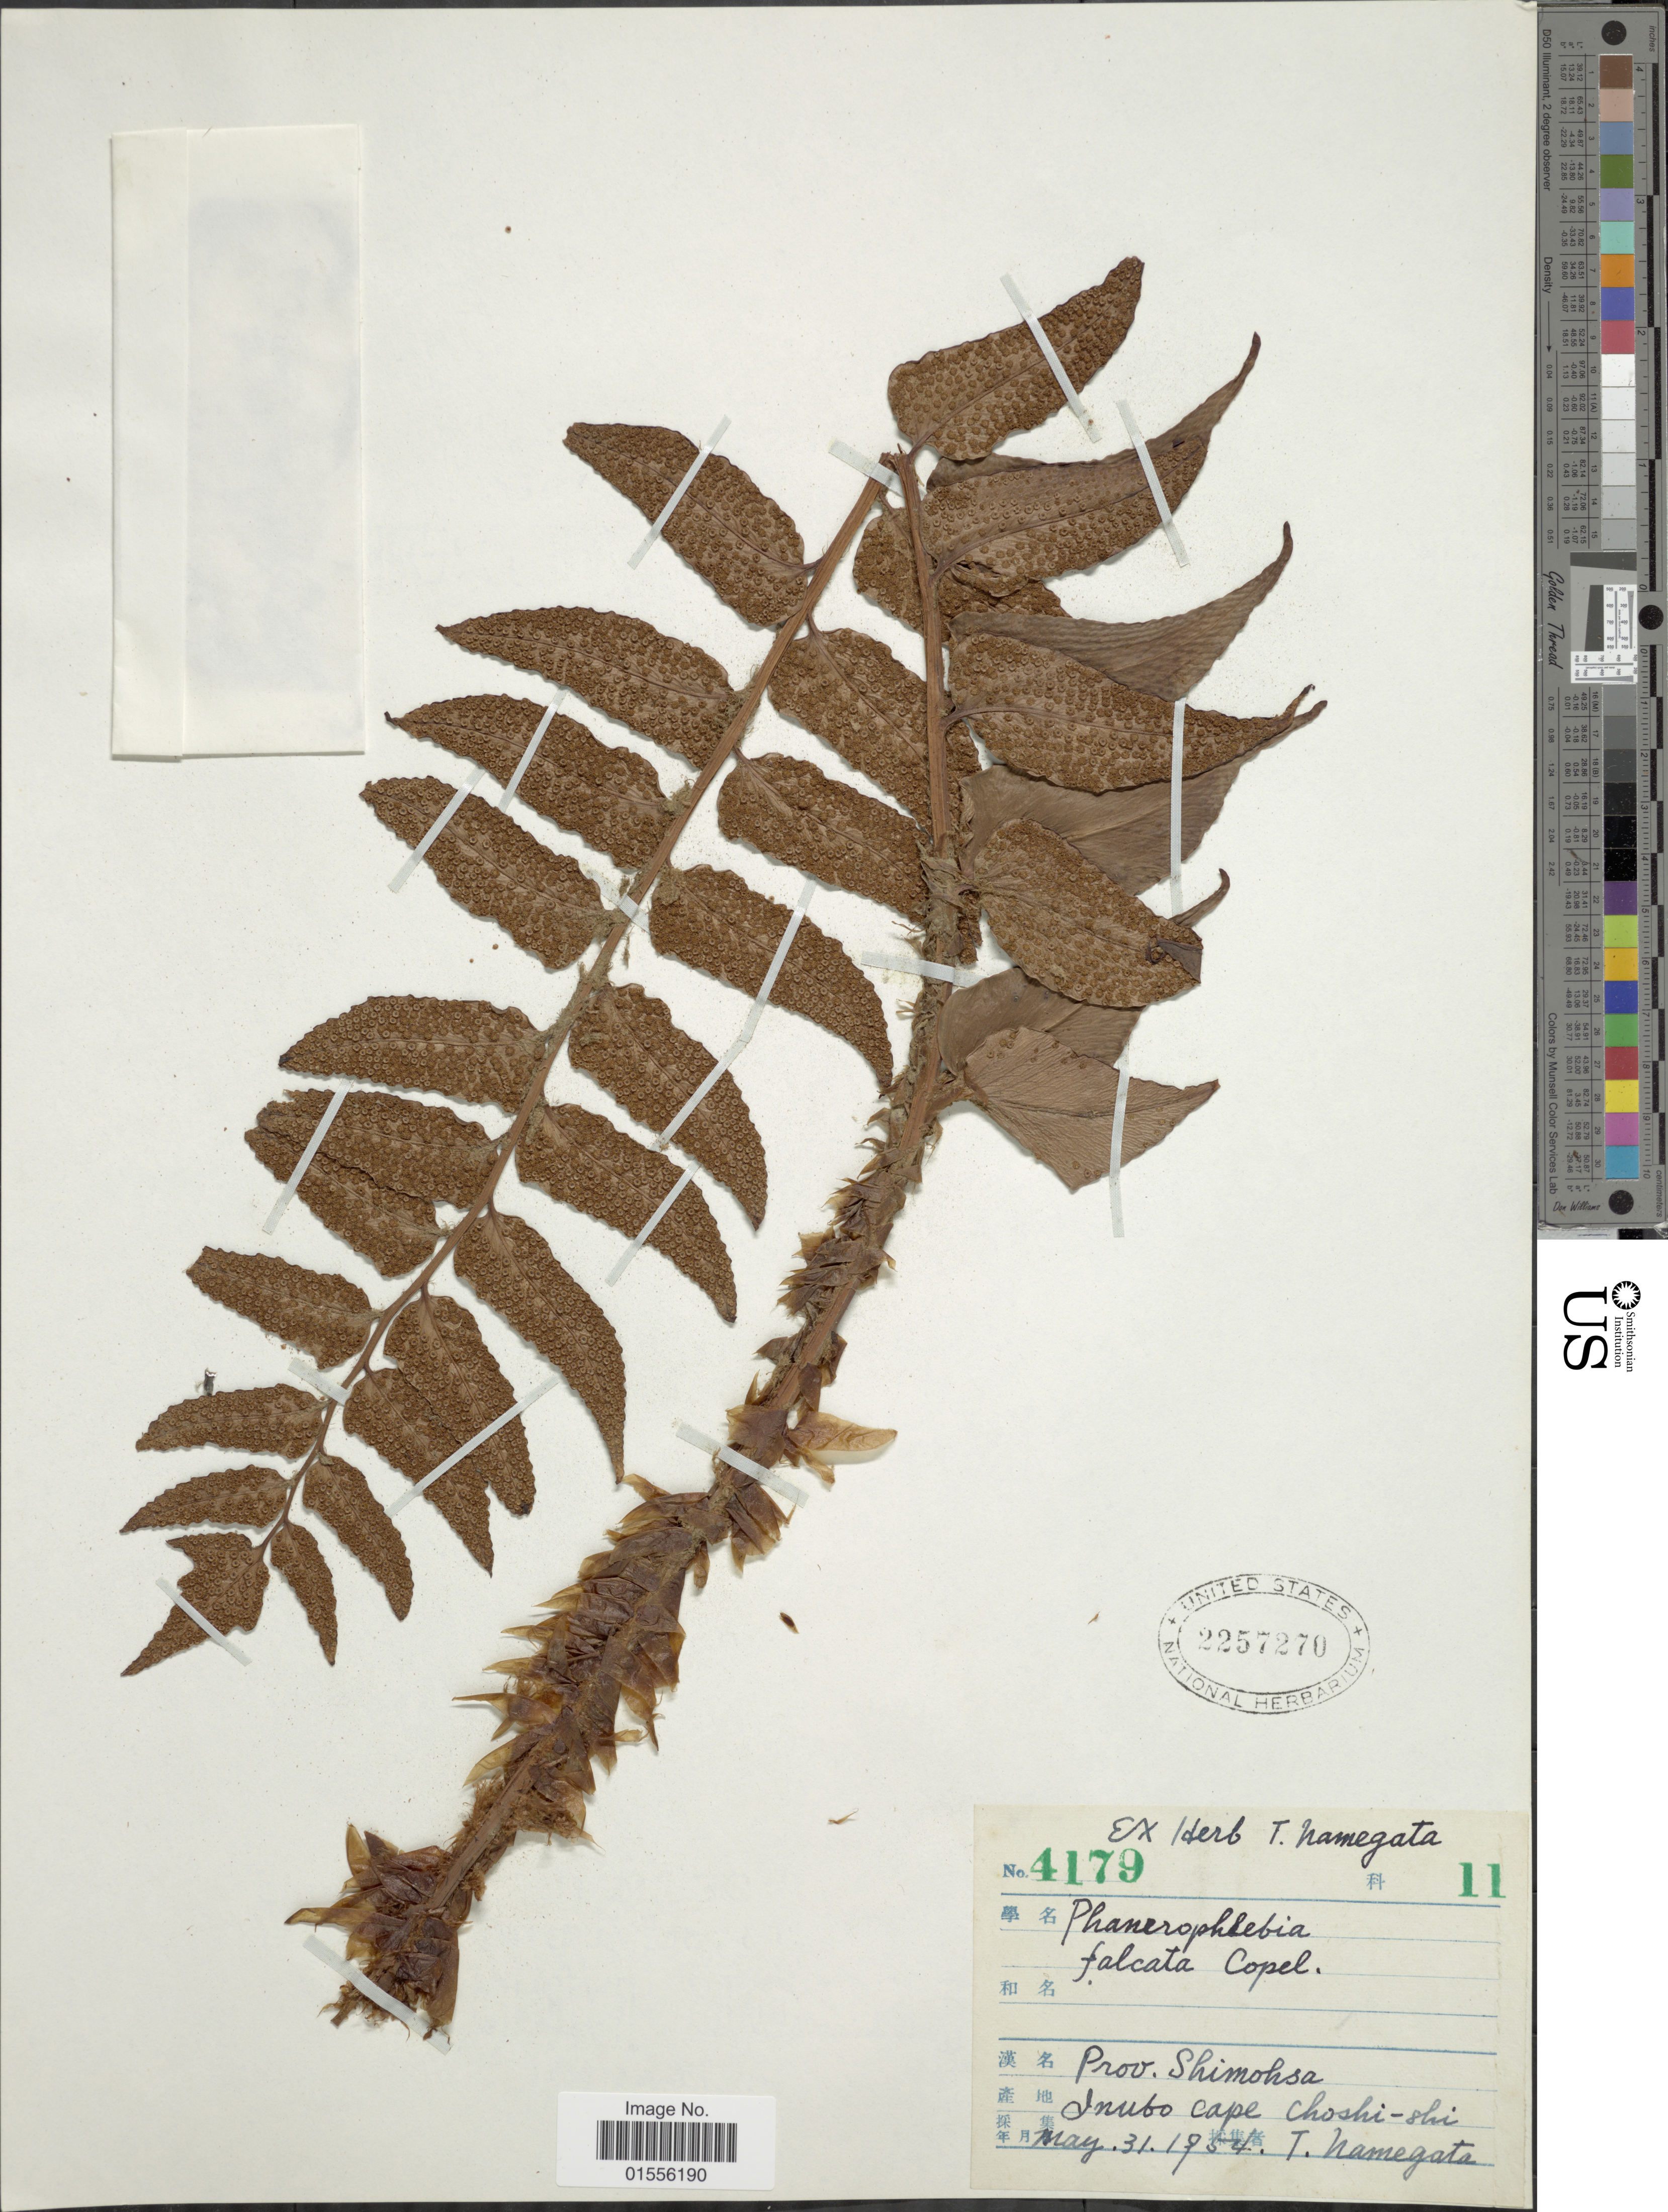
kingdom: Plantae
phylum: Tracheophyta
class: Polypodiopsida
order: Polypodiales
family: Dryopteridaceae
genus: Cyrtomium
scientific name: Cyrtomium falcatum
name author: (L. f.) C. Presl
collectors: T. Namegata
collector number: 4179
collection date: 1954-05-31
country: Japan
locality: Prov. Shimosa, Inubo cape, Choshi-shi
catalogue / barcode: US 2257270